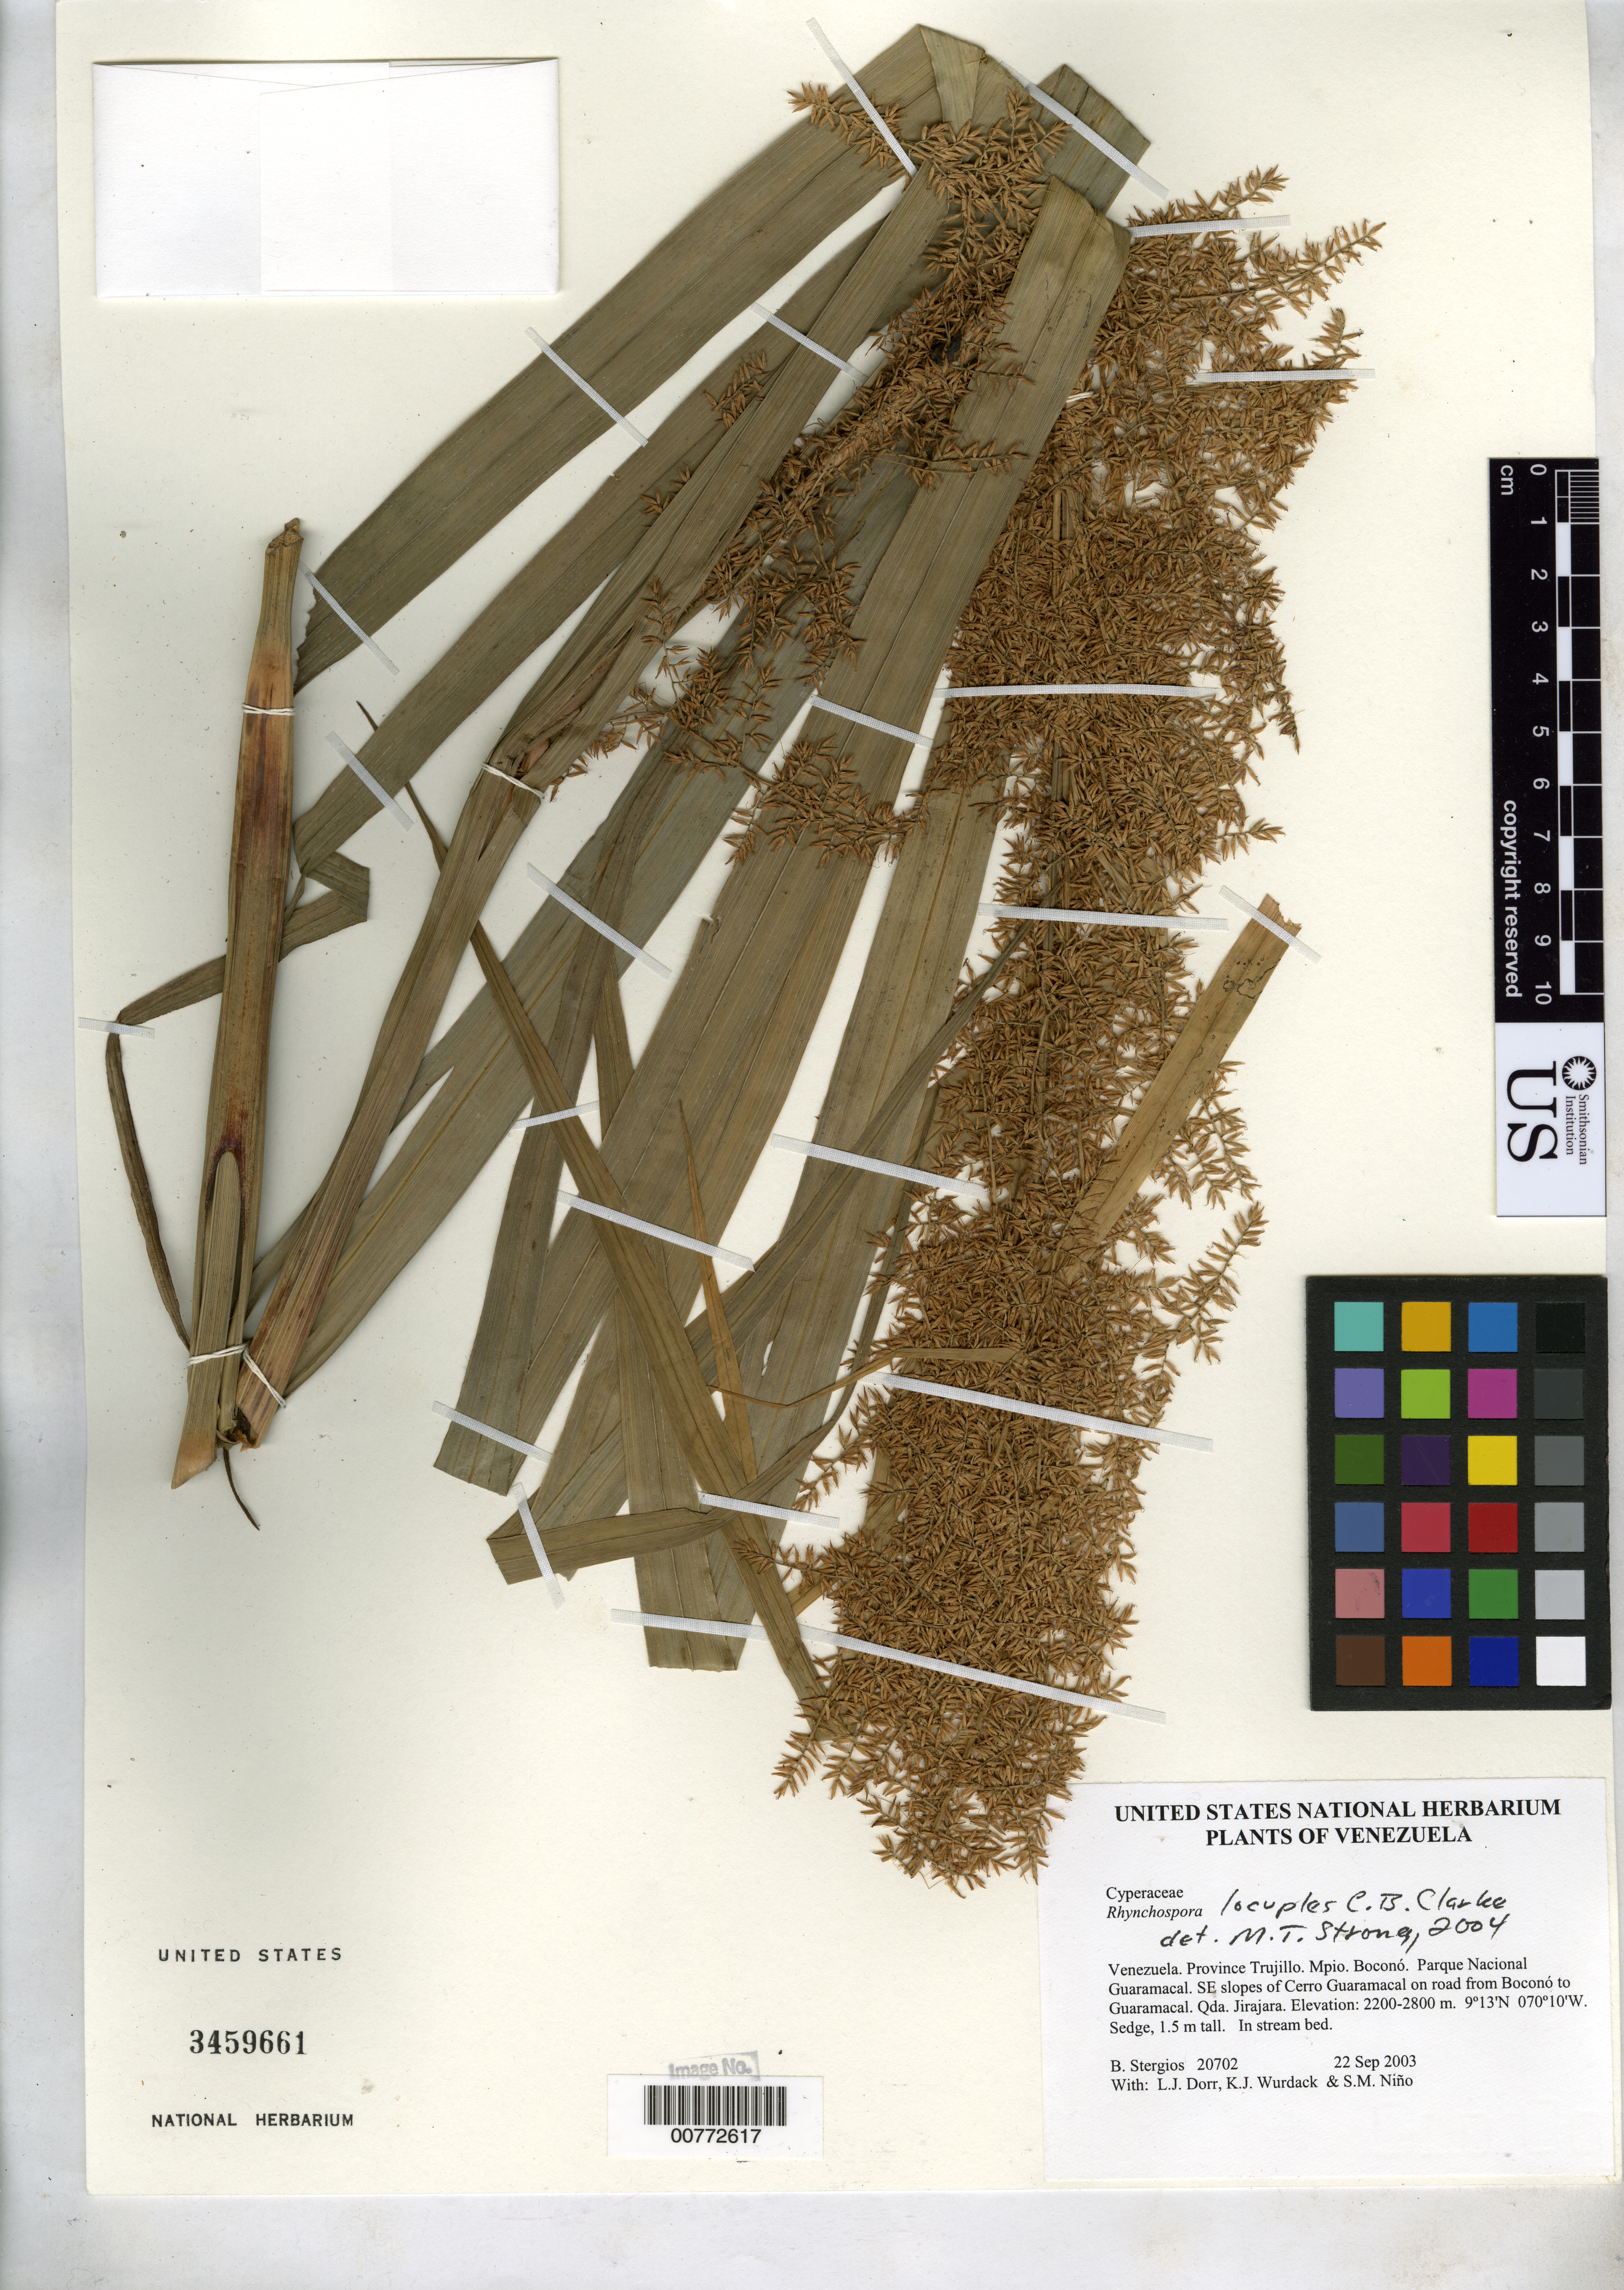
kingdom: Plantae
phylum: Tracheophyta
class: Liliopsida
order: Poales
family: Cyperaceae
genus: Rhynchospora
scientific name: Rhynchospora locuples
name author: C.B. Clarke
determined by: Strong, M. T., (US), Smithsonian Institution - National Museum of Natural History (UNITED STATES)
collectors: B. G. Stergios, L. J. Dorr, K. Wurdack & S. M. Niño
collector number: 20702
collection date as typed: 22 Sep 2003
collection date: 2003-09-22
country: Venezuela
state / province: Trujillo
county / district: Boconó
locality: Parque Nacional Guaramacal. SE slopes of Cerro Guaramacal on road from Boconó to Guaramacal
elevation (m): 2200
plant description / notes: K, MICH, PORT, US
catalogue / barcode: US 3459661